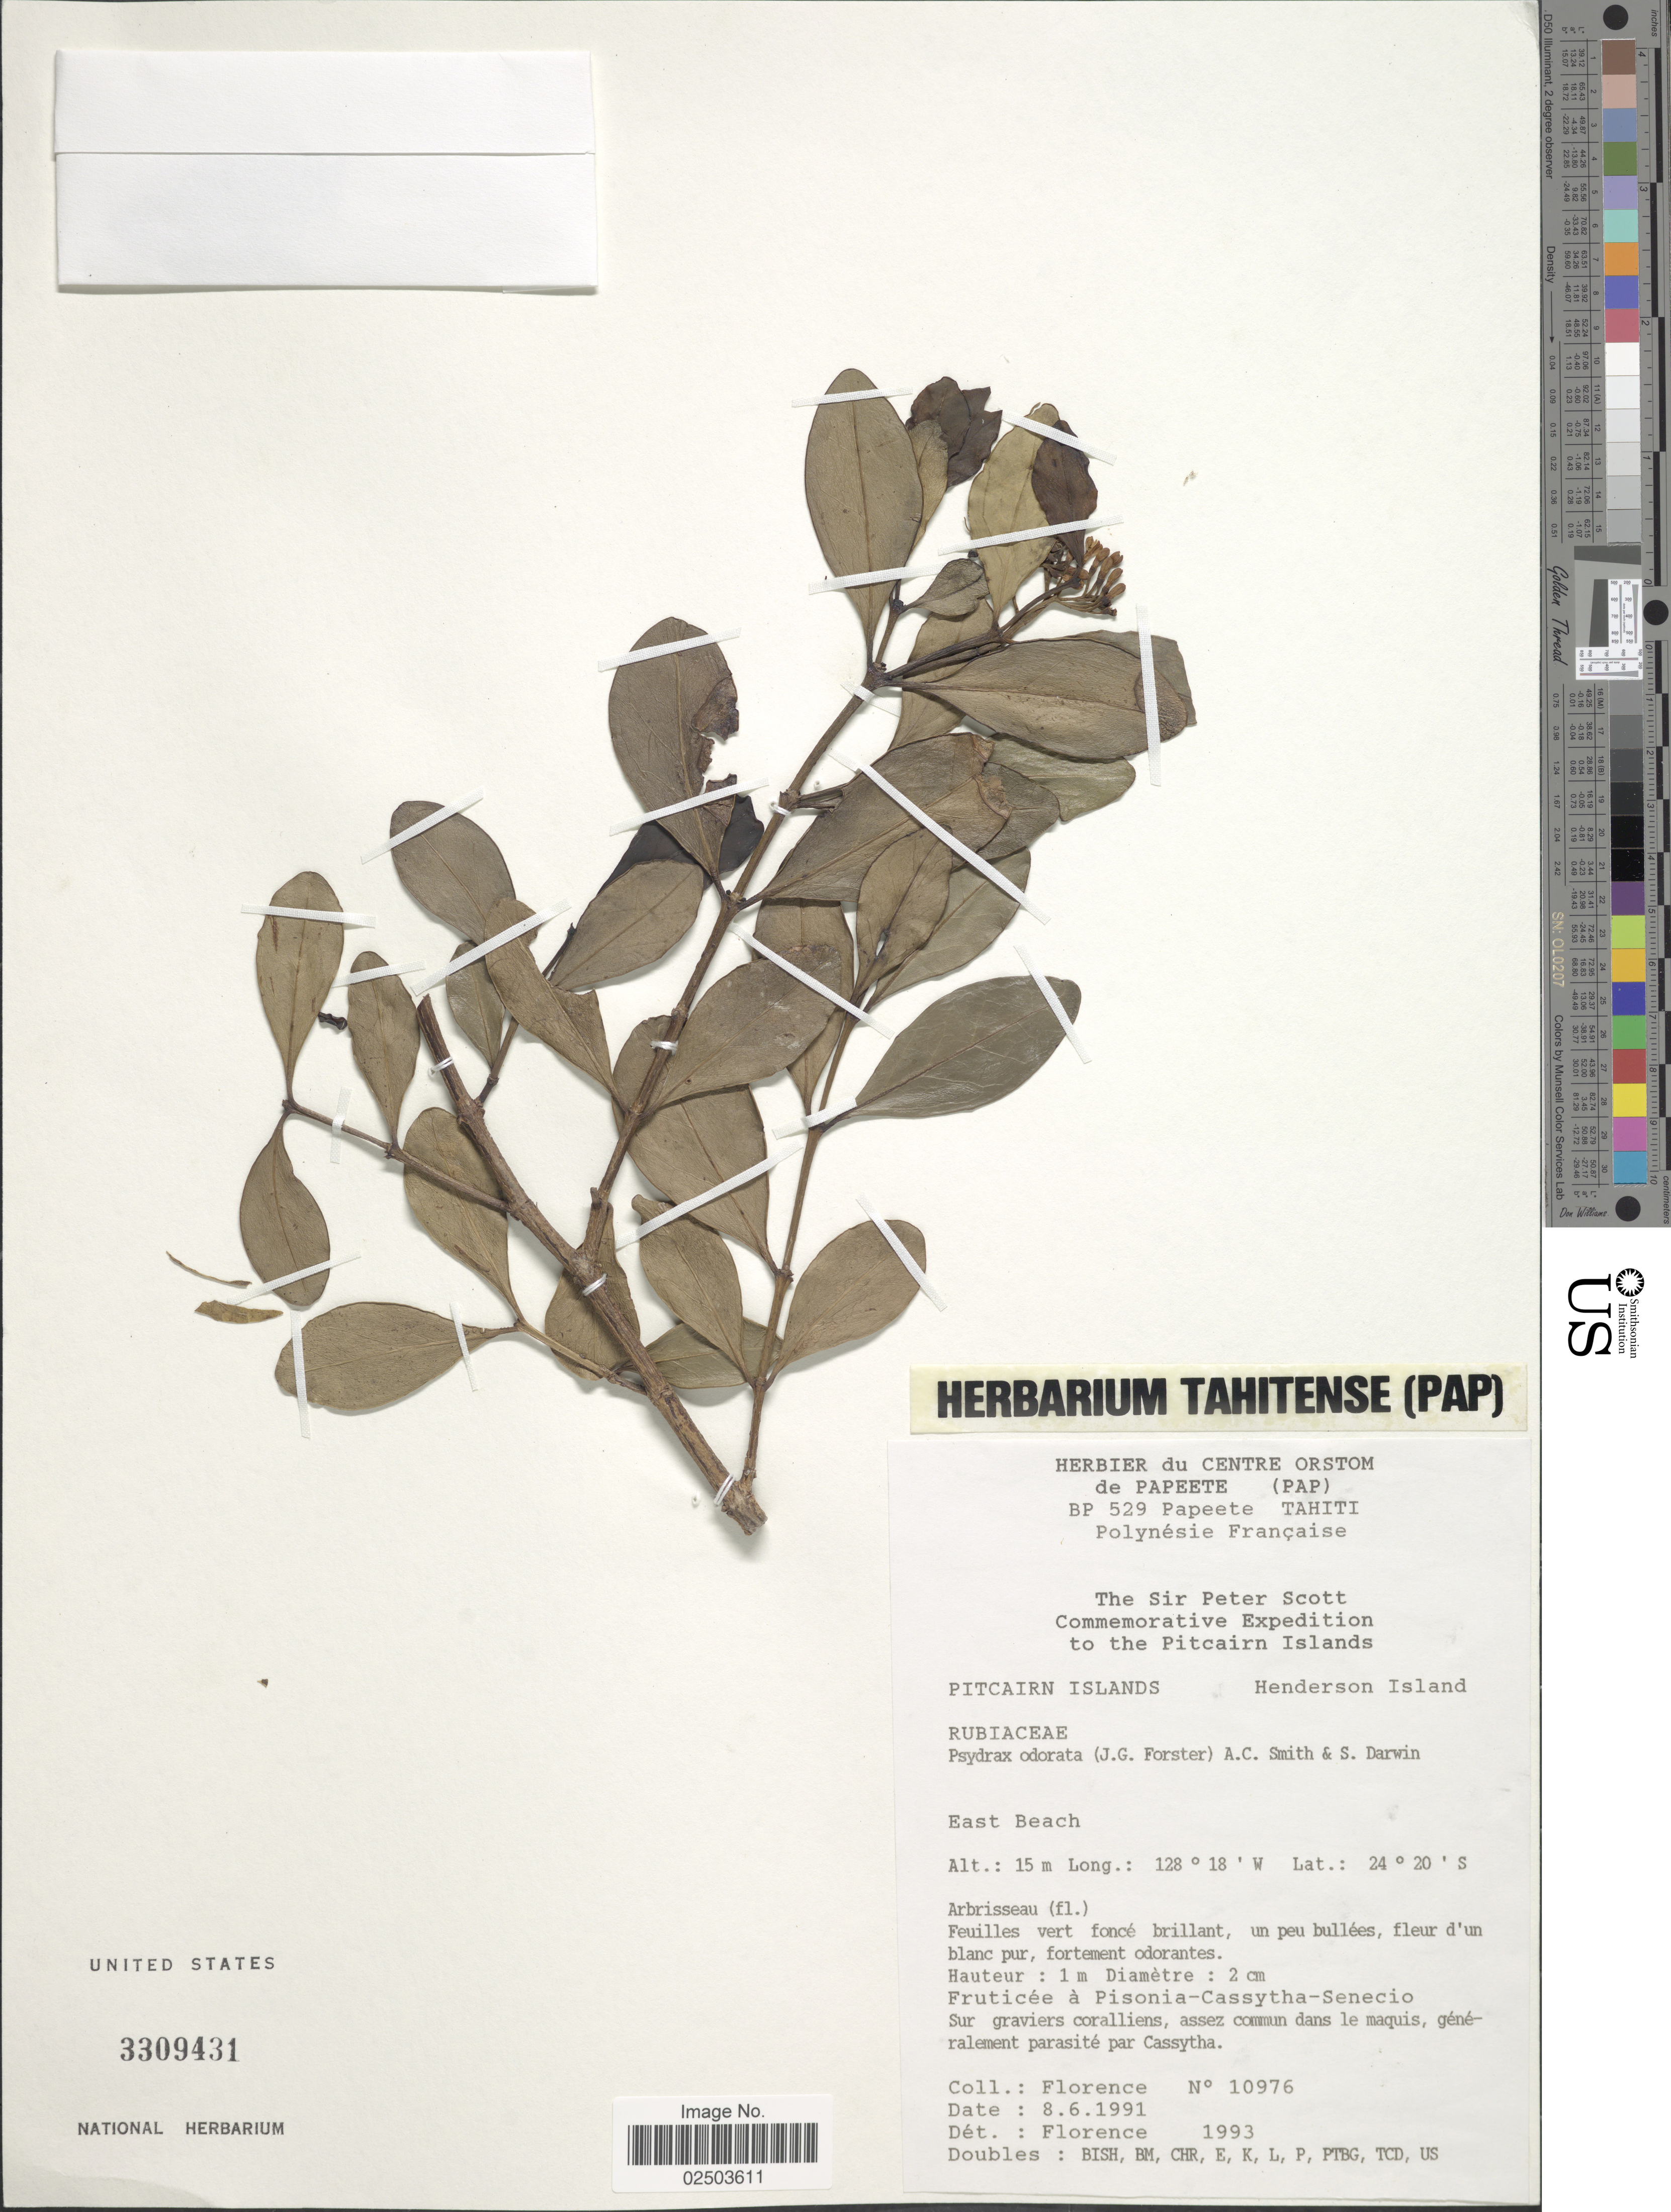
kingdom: Plantae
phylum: Tracheophyta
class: Magnoliopsida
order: Gentianales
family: Rubiaceae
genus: Canthium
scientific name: Canthium odoratum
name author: Seem.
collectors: -. Florence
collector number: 10976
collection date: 1991-06-08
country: Pitcairn Islands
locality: Henderson Island. East Beach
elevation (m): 15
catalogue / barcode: US 3309431